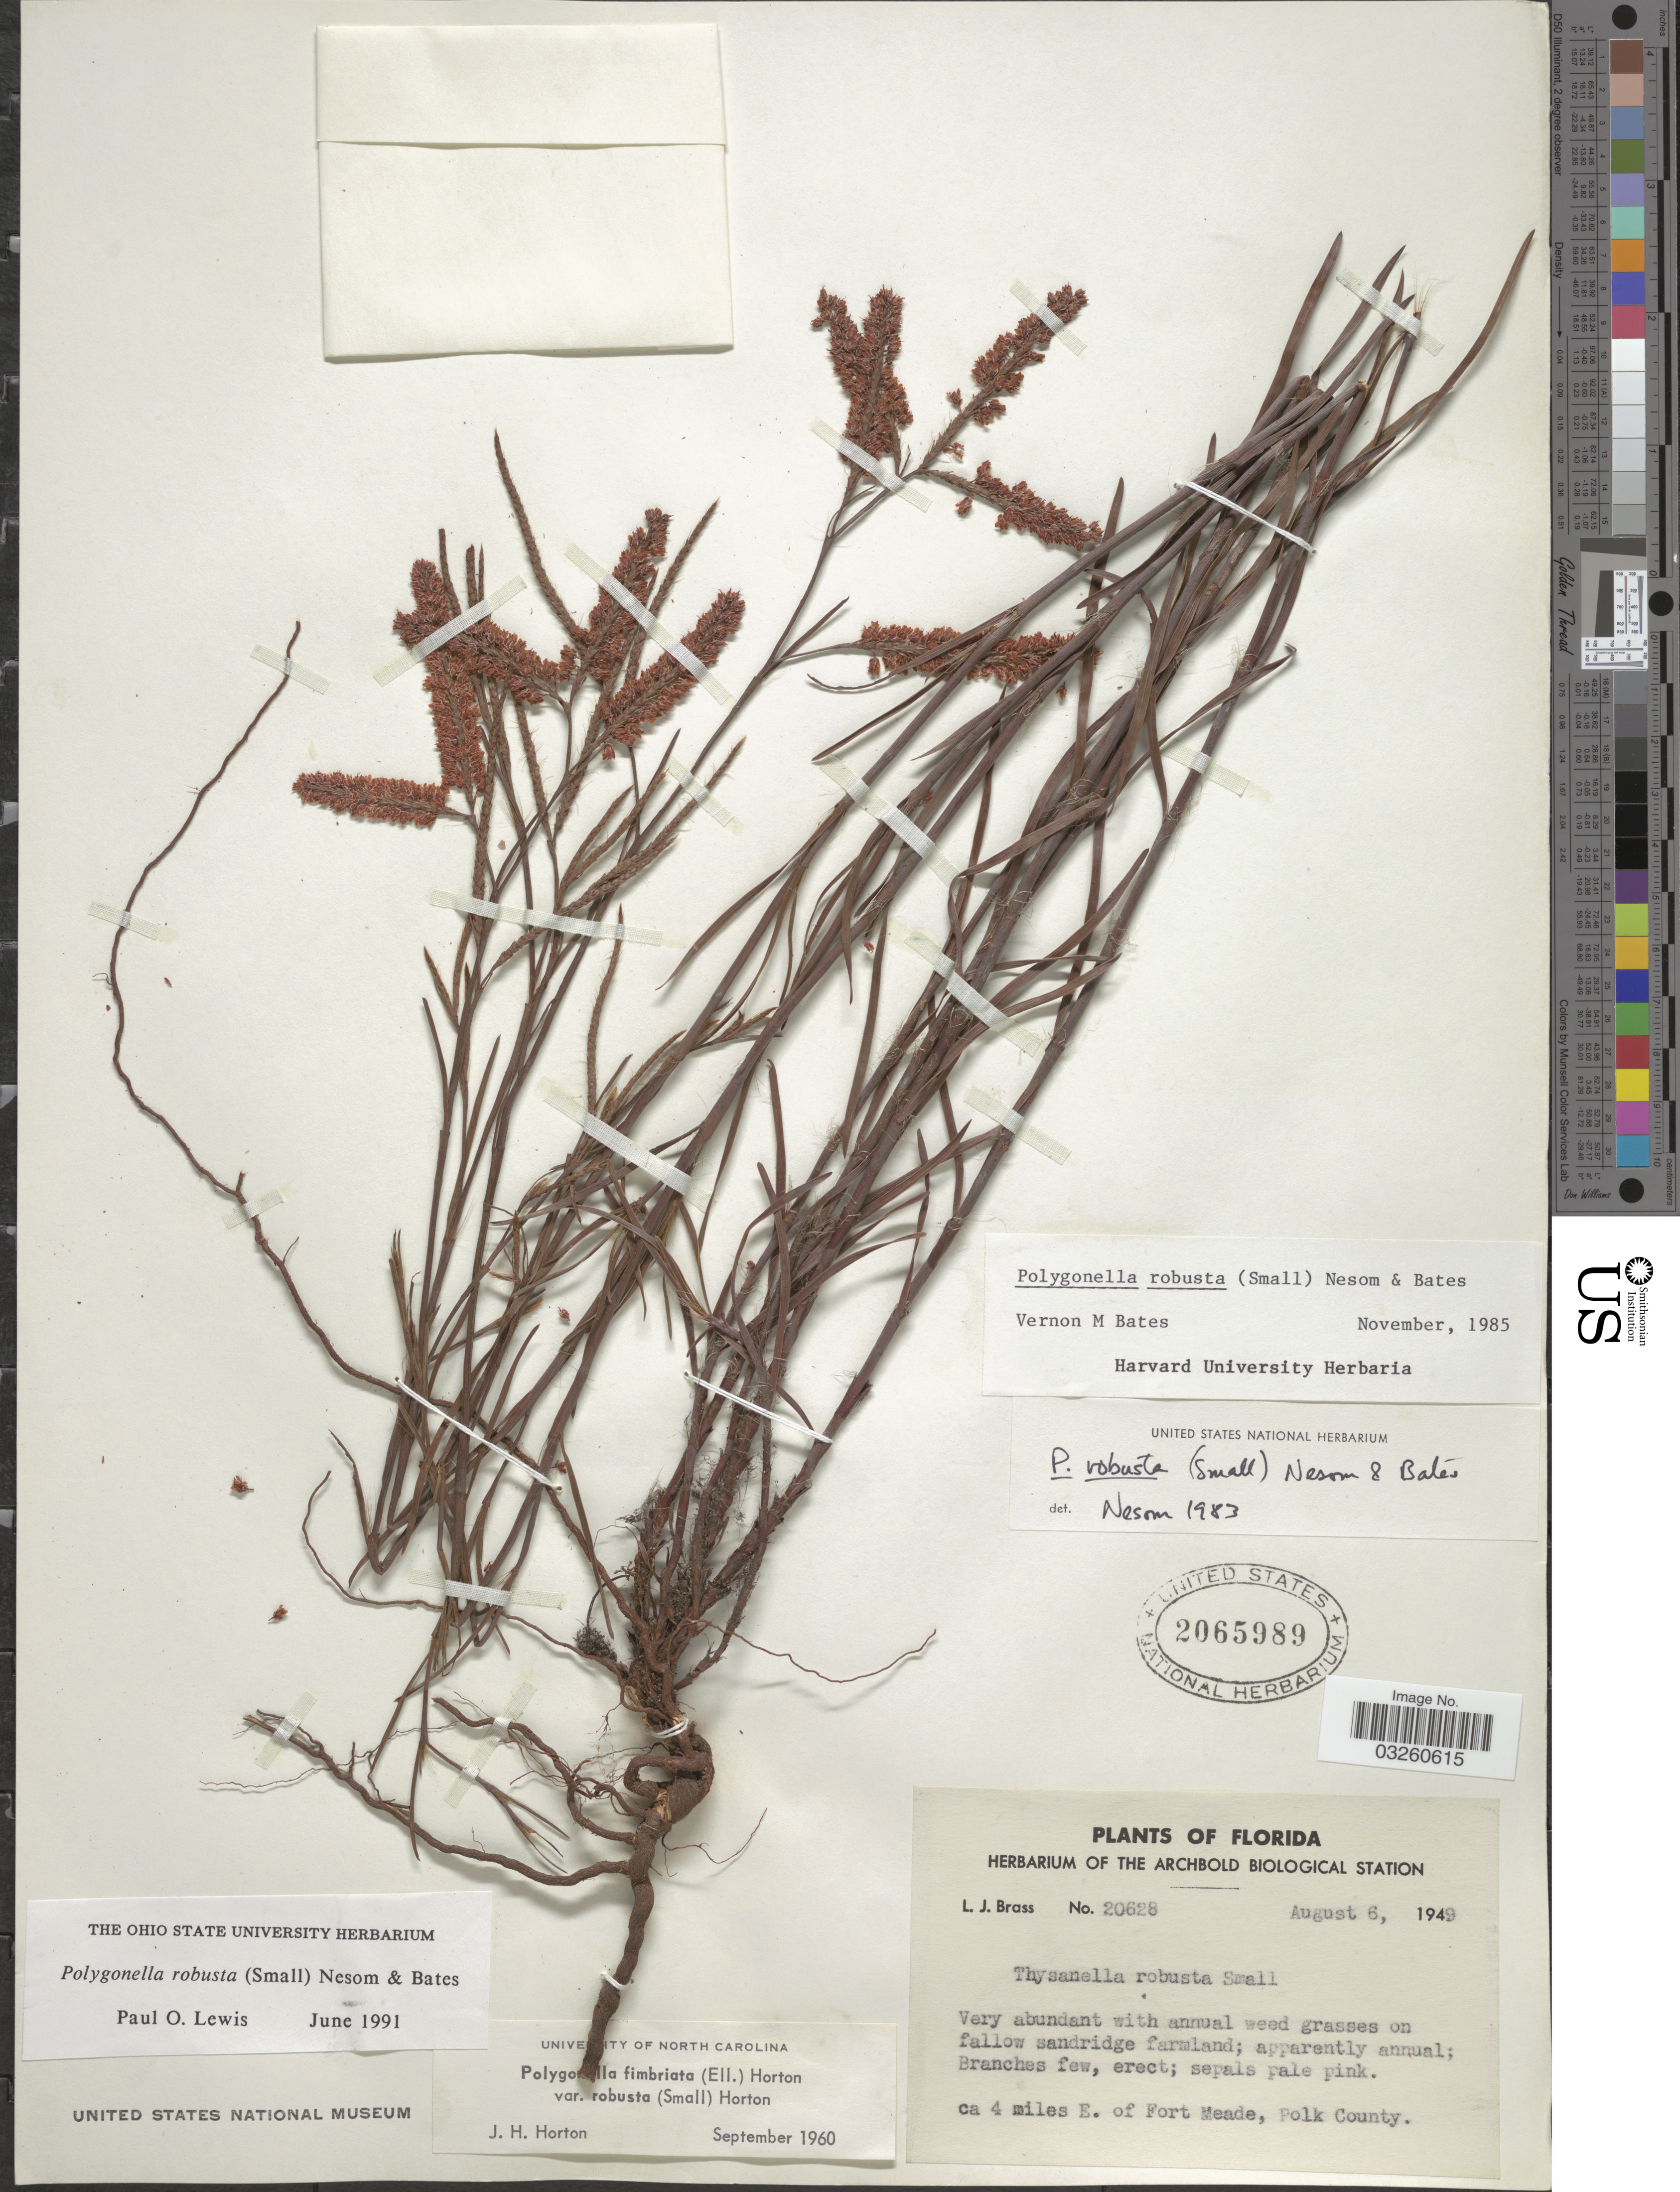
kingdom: Plantae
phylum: Tracheophyta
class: Magnoliopsida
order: Caryophyllales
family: Polygonaceae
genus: Polygonella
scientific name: Polygonella fimbriata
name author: (Elliott) Horton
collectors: L. J. Brass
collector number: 20628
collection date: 1949-08-06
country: United States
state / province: Florida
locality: Ca 4 miles E. of Fort Meade, Polk County.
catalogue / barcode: US 2065989